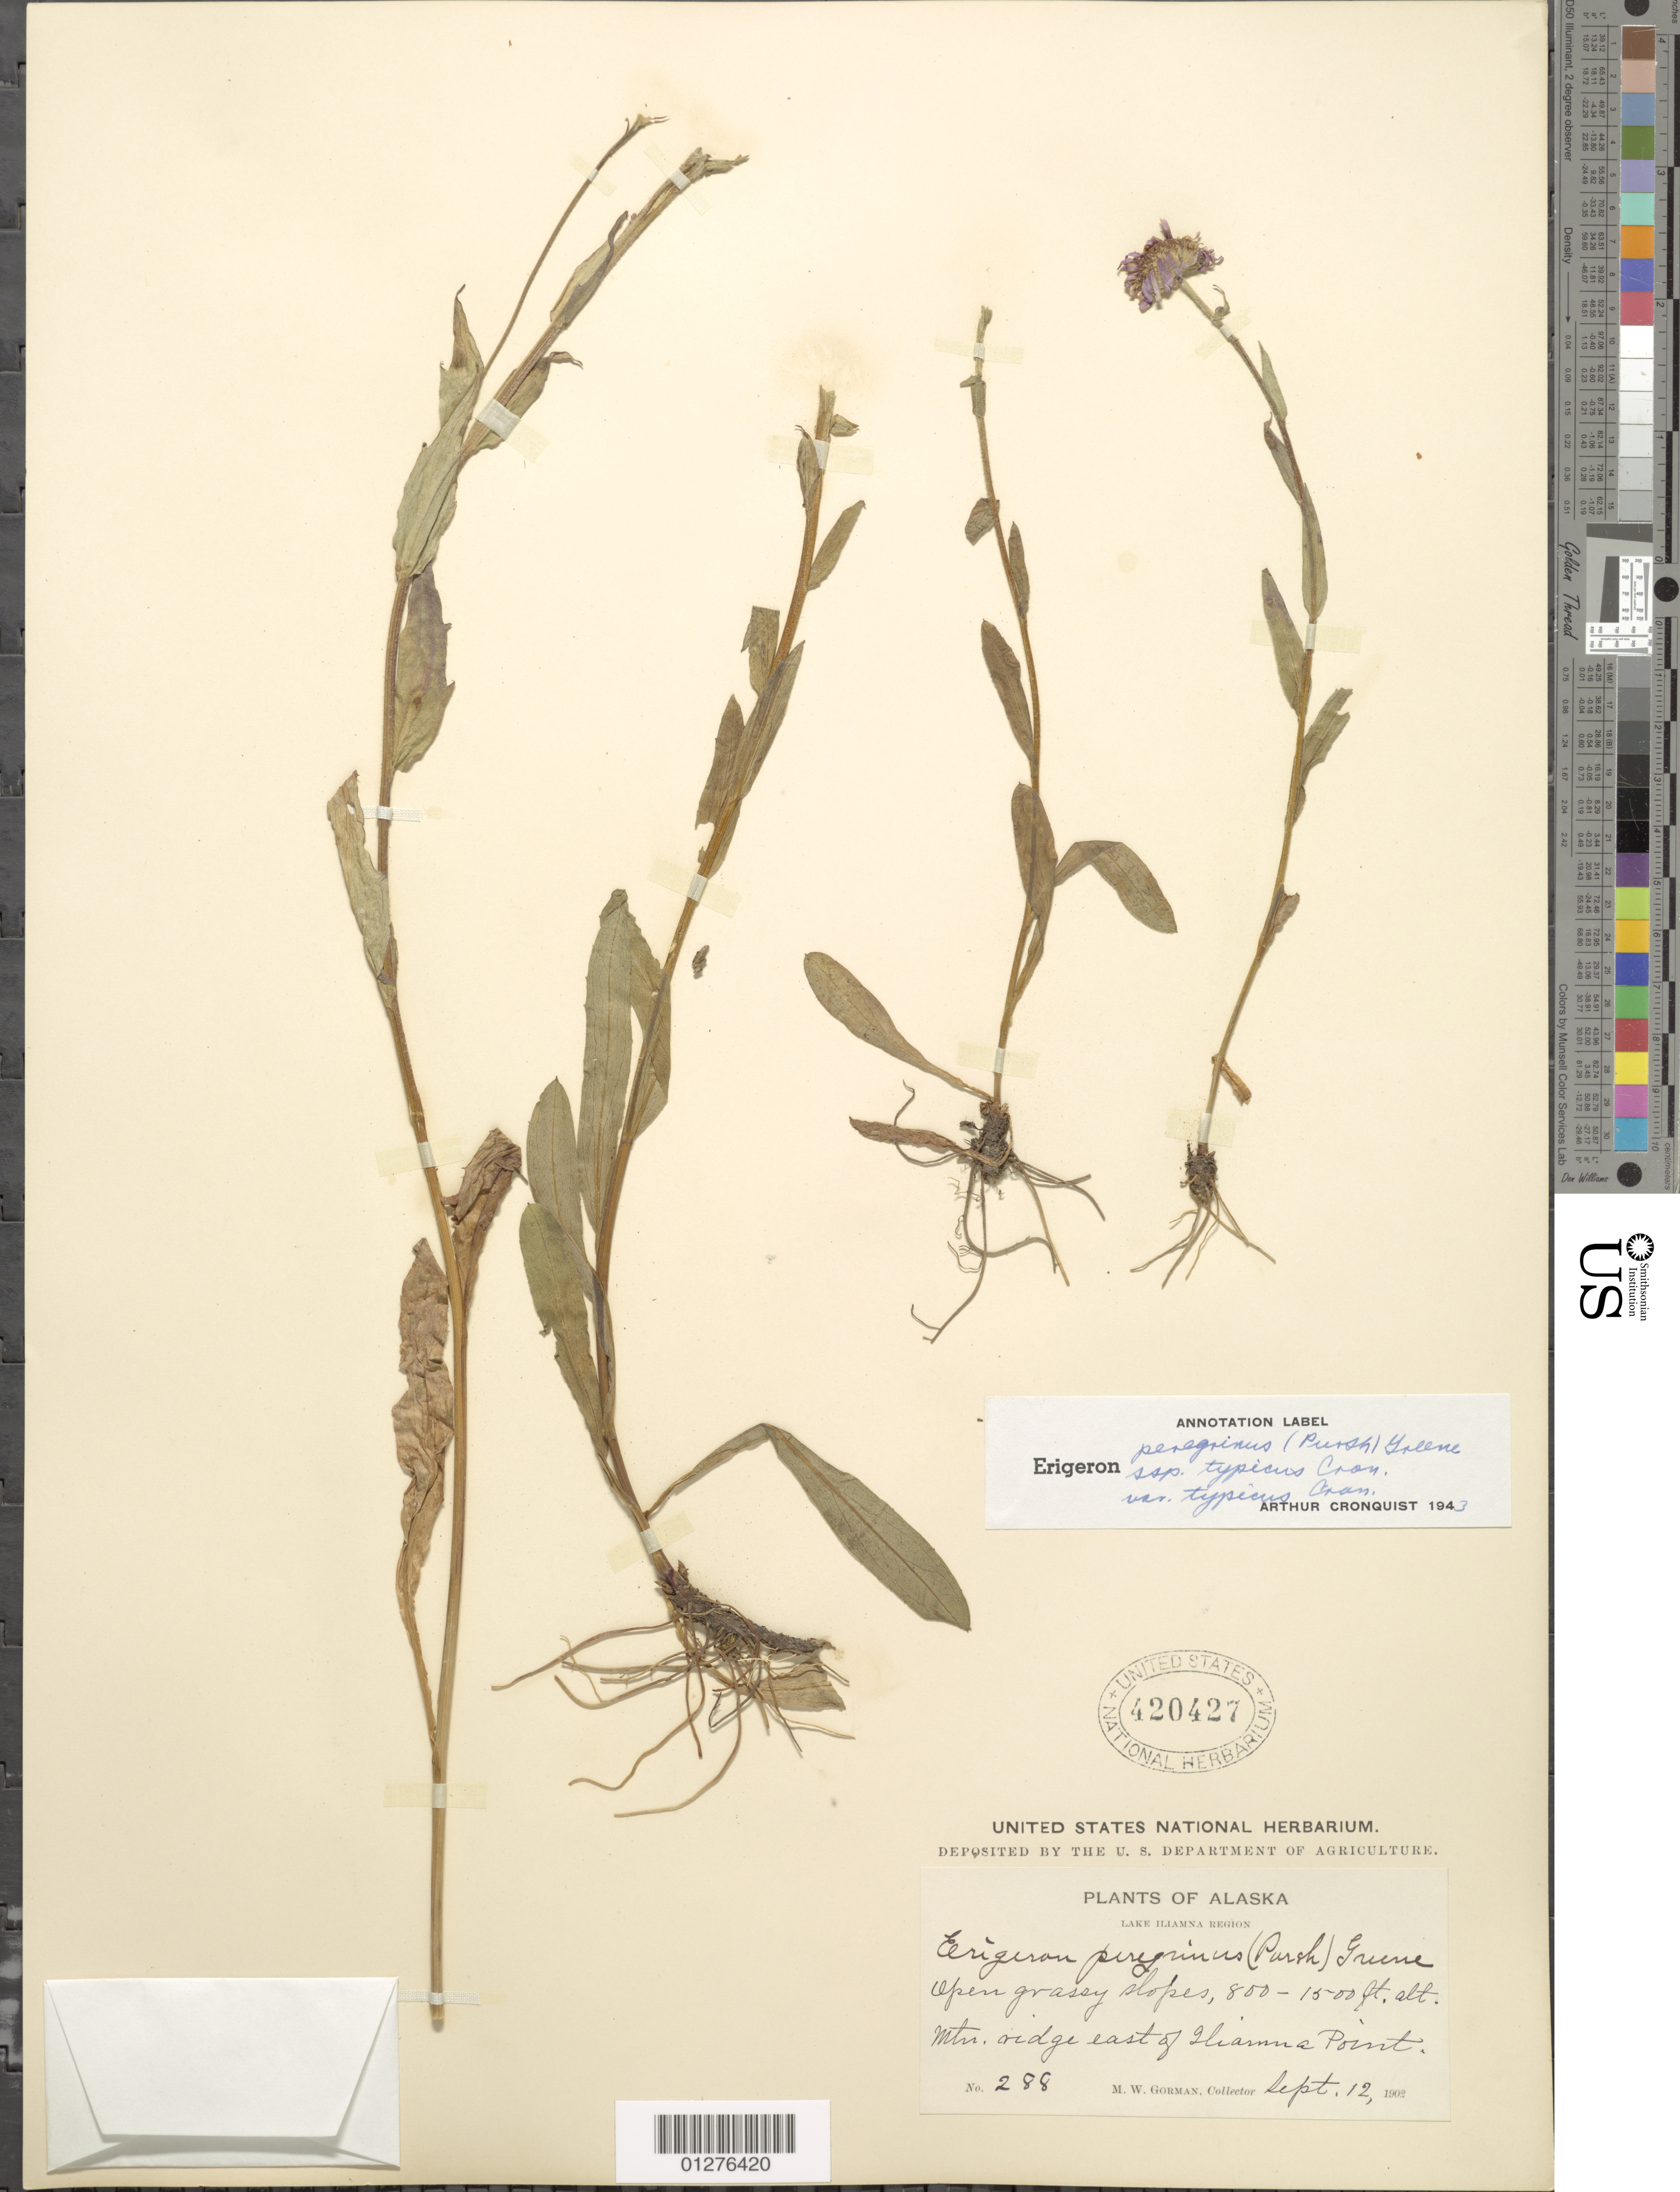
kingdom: Plantae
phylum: Tracheophyta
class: Magnoliopsida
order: Asterales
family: Asteraceae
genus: Erigeron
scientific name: Erigeron peregrinus var. peregrinus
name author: (Banks ex Pursh) Greene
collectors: M. W. Gorman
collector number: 288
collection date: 1902-09-12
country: United States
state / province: Alaska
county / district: Lake And Peninsula Borough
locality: Mountain ridge east of Iliamna Point.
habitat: Open, grassy slopes.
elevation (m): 244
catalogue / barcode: US 420427